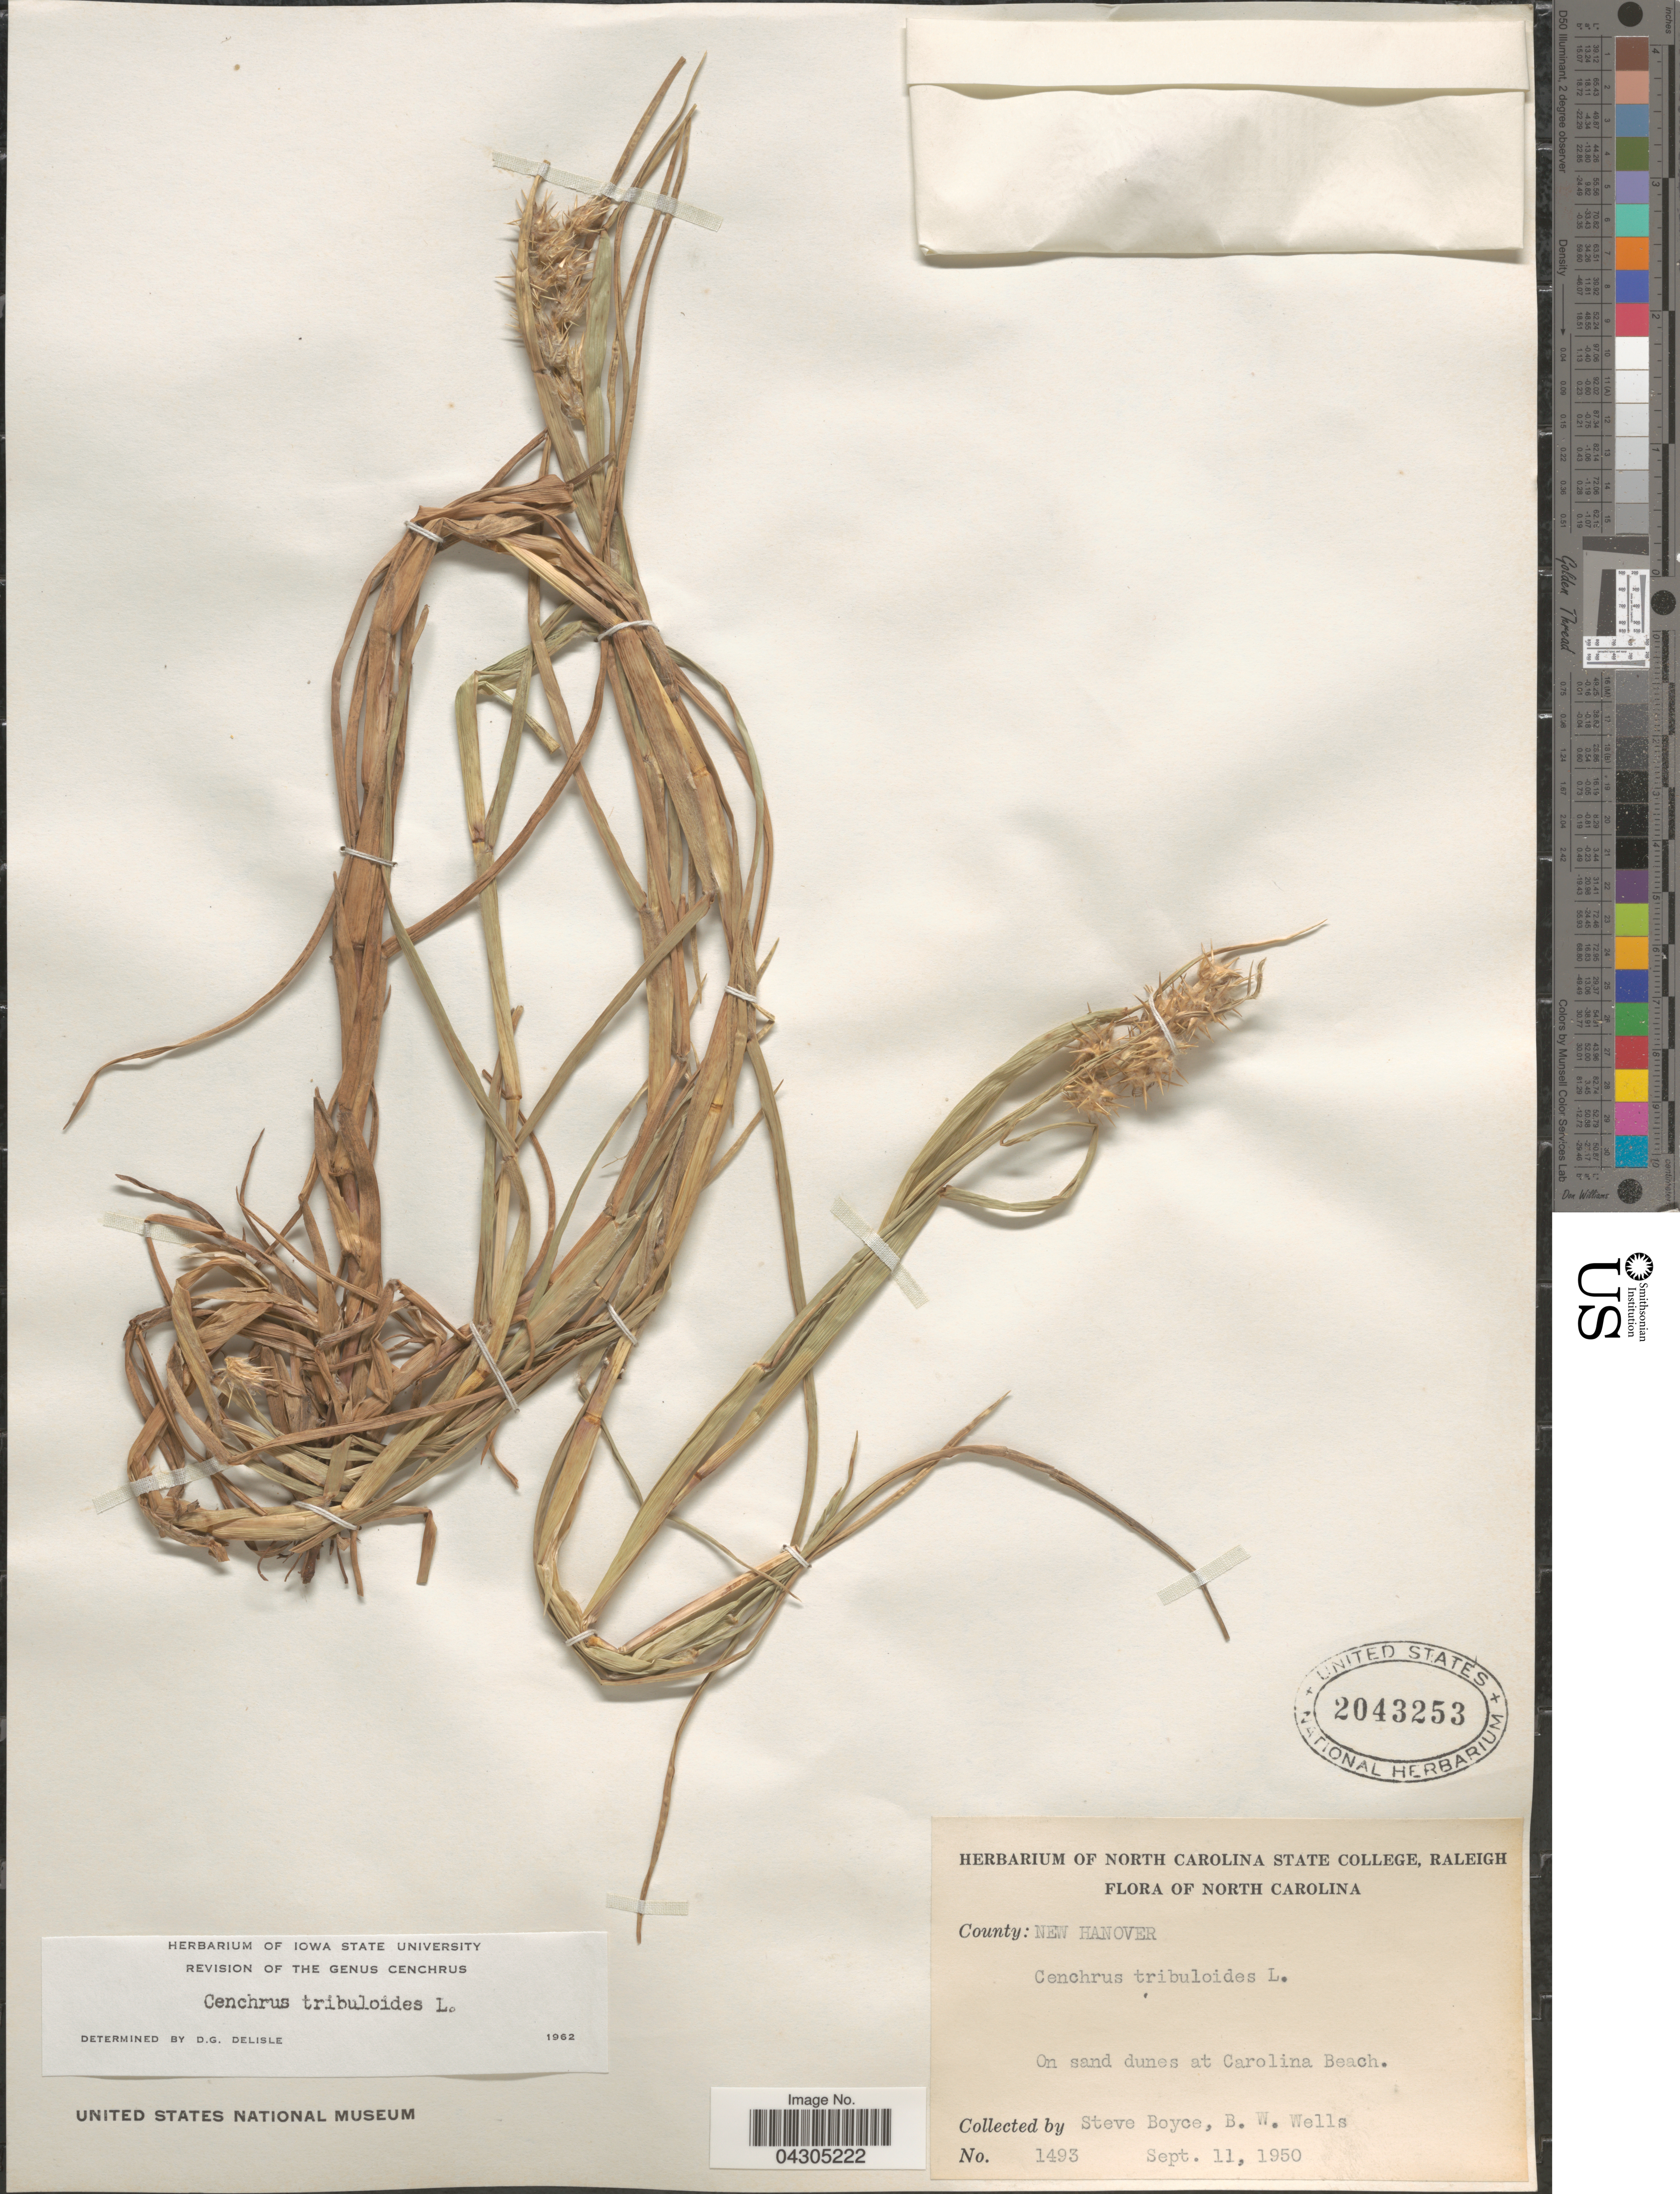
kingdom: Plantae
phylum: Tracheophyta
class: Liliopsida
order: Poales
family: Poaceae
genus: Cenchrus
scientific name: Cenchrus tribuloides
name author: L.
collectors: S. Boyce & B. Wells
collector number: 1493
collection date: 1950-09-11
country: United States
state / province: North Carolina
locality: County: New Hanover. On sand dunes at Carolina Beach.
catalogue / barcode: US 2043253